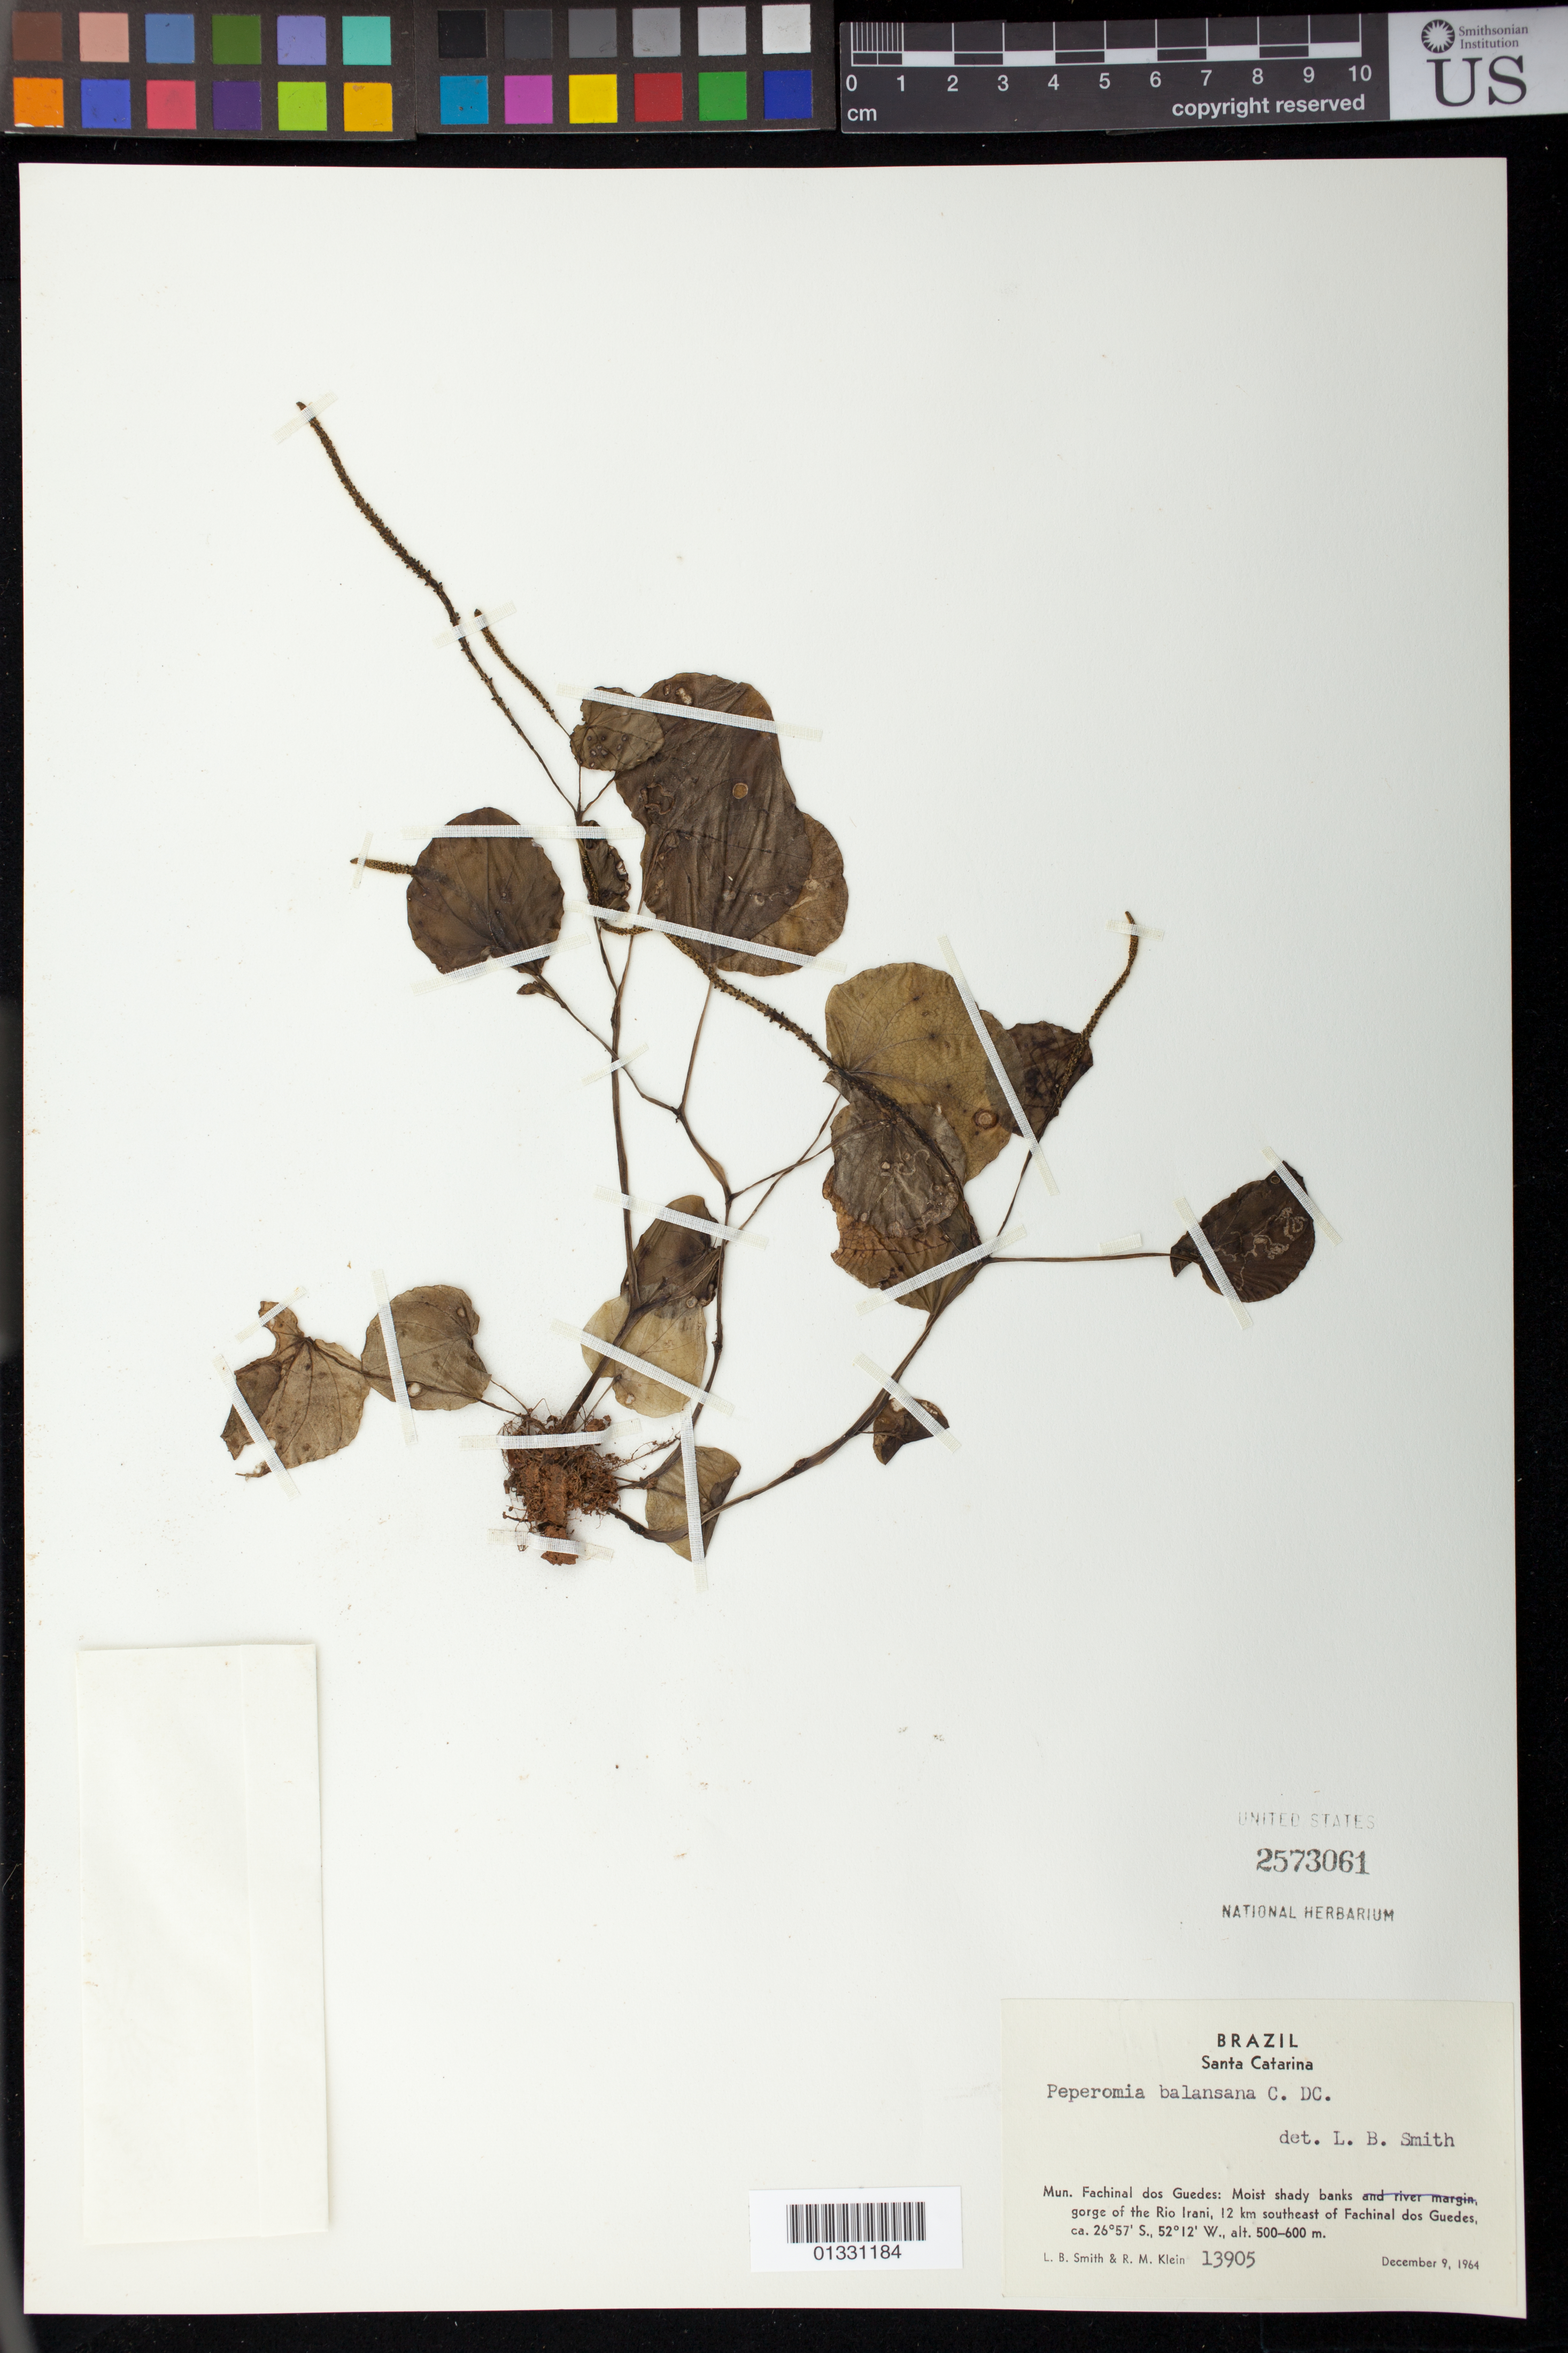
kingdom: Plantae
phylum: Tracheophyta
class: Magnoliopsida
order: Piperales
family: Piperaceae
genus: Peperomia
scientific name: Peperomia balansana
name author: C. DC.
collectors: L. Smith & R. M. Klein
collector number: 13905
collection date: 1964-12-09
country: Brazil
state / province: Santa Catarina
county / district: Faxinal dos Guedes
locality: Mun. Fachinal dos Guedes: gorge of the Rio Irani, 12 Km southeast of Fachinal dos Guedes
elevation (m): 500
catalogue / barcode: US 2573061